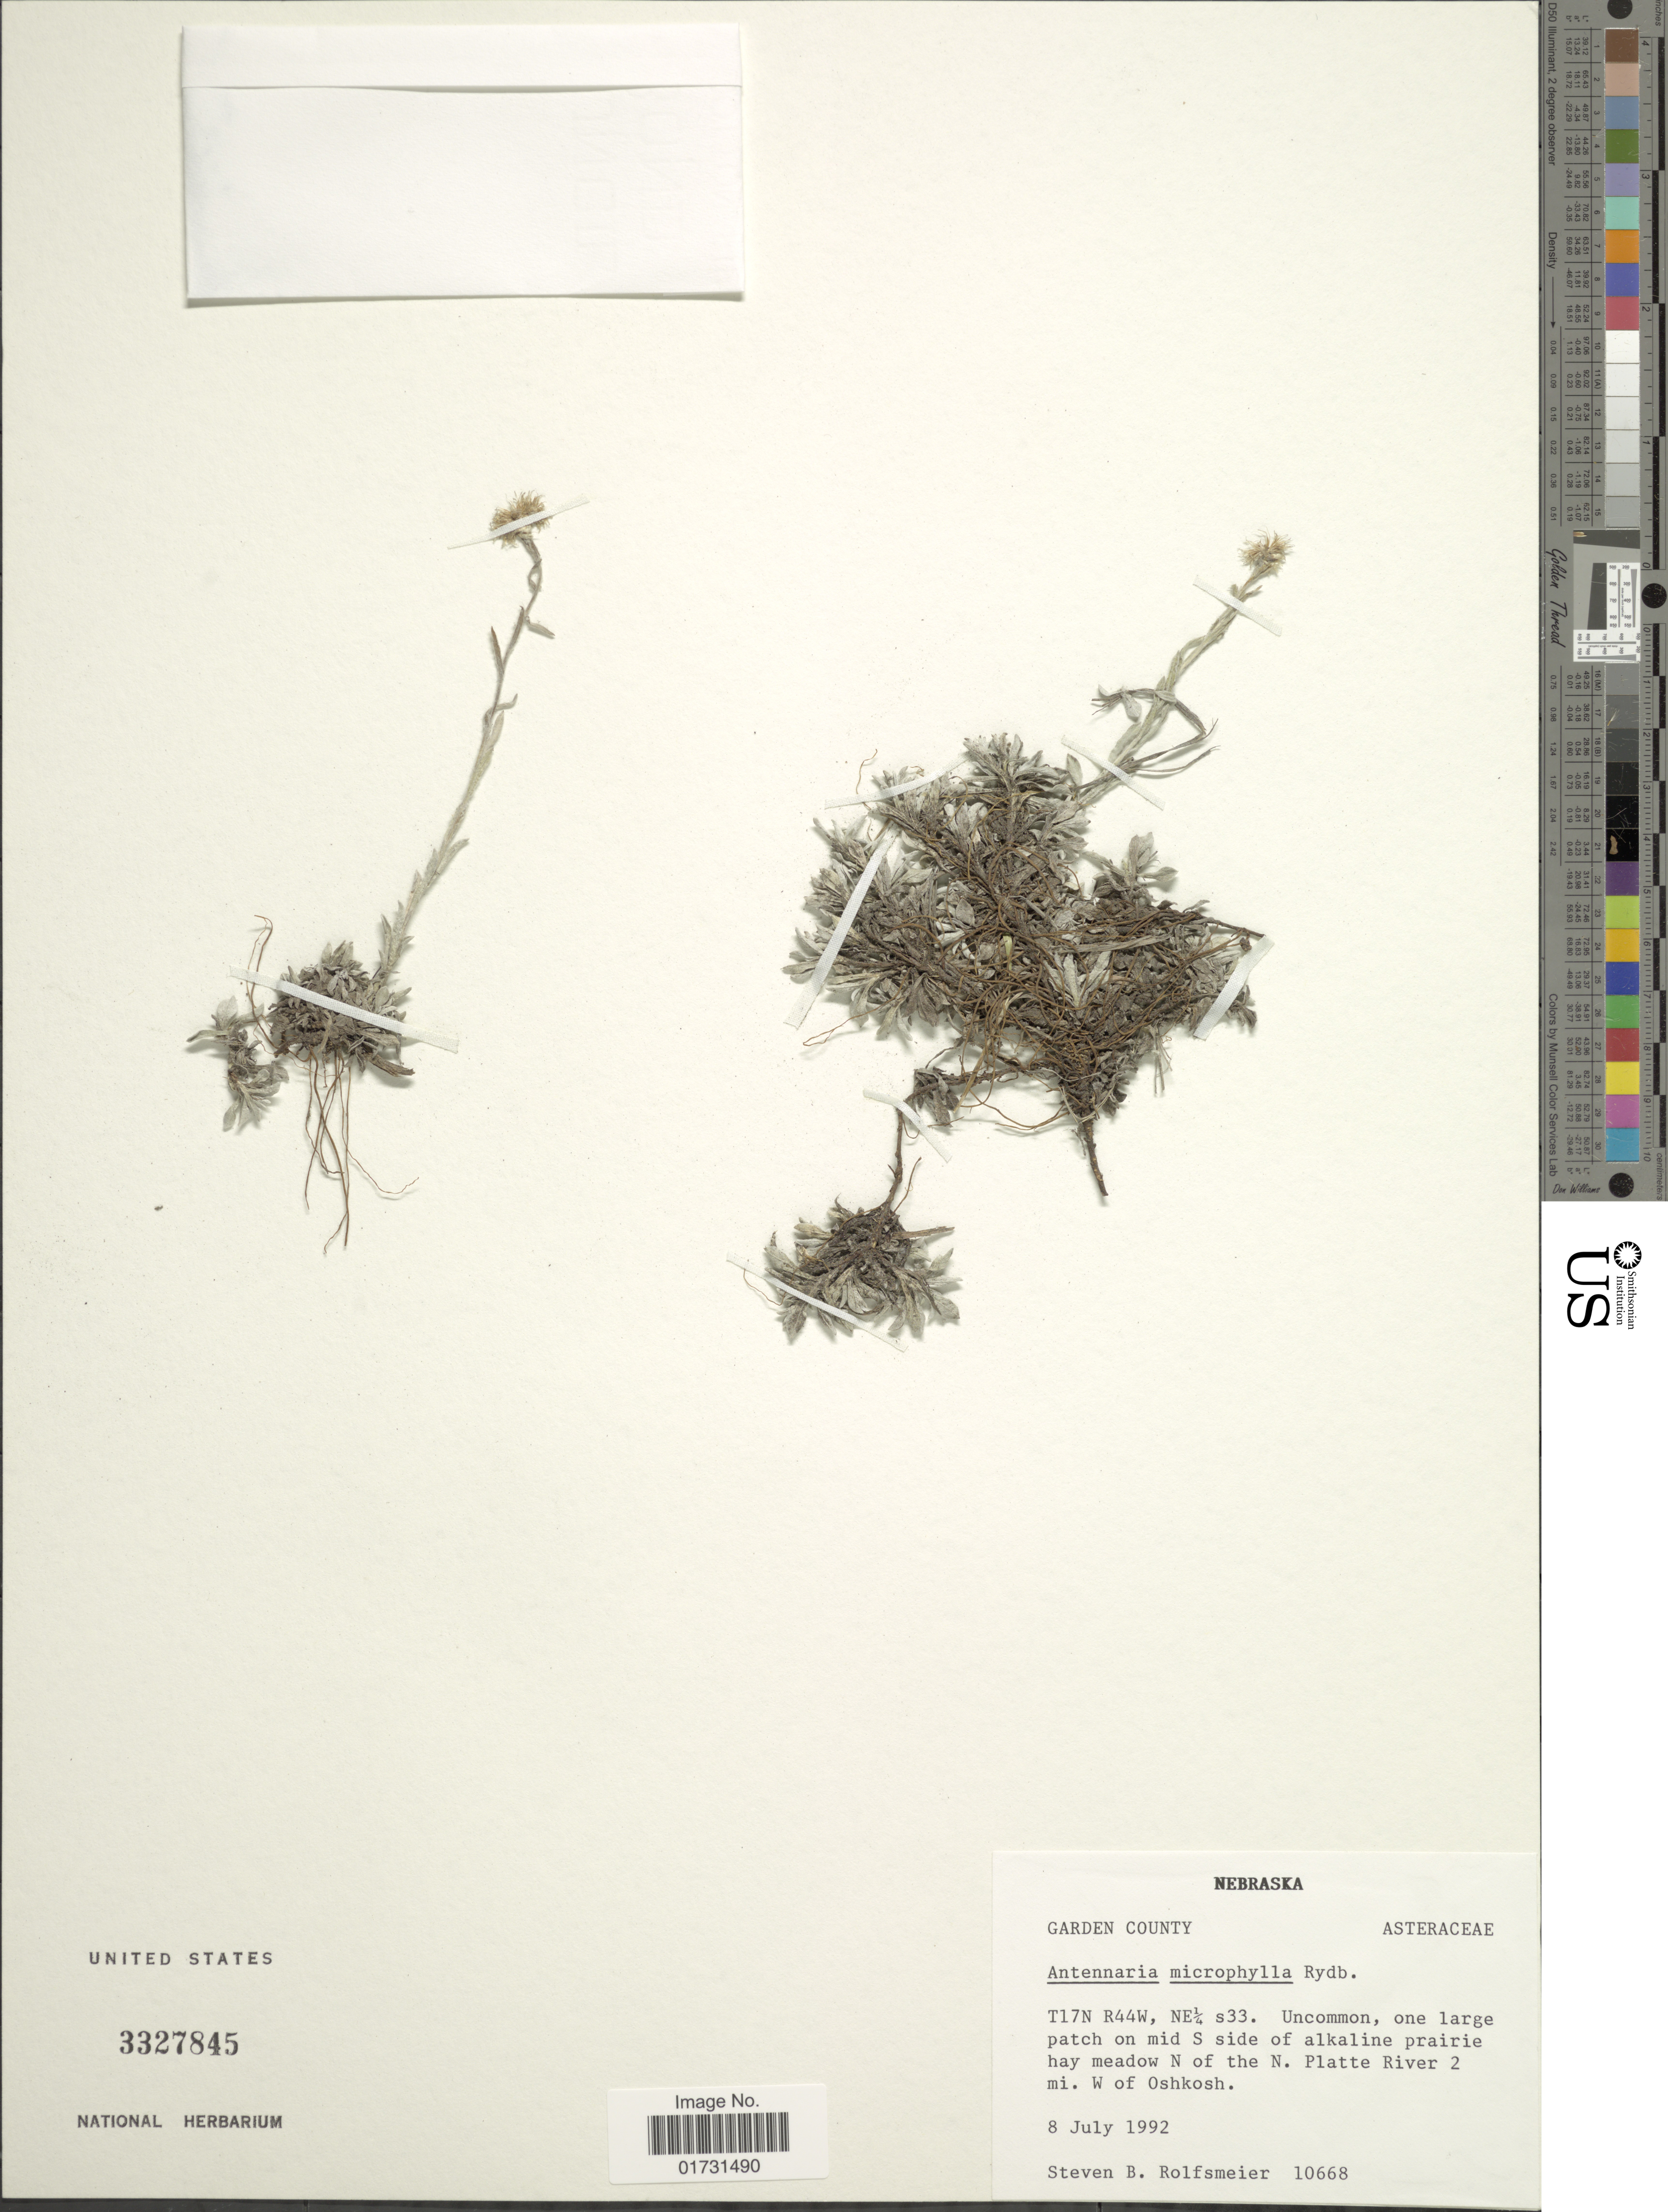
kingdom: Plantae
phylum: Tracheophyta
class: Magnoliopsida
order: Asterales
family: Asteraceae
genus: Antennaria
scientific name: Antennaria microphylla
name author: Rydb.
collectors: S. Rolfsmeier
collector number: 10668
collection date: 1992-07-08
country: United States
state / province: Nebraska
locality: Garden County. T17N R44W, NE¼ s33. one large patch on mid S side of alkaline prairie hay meadow N of the N. Platte River 2 mi. W of Oshkosh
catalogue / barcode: US 3327845